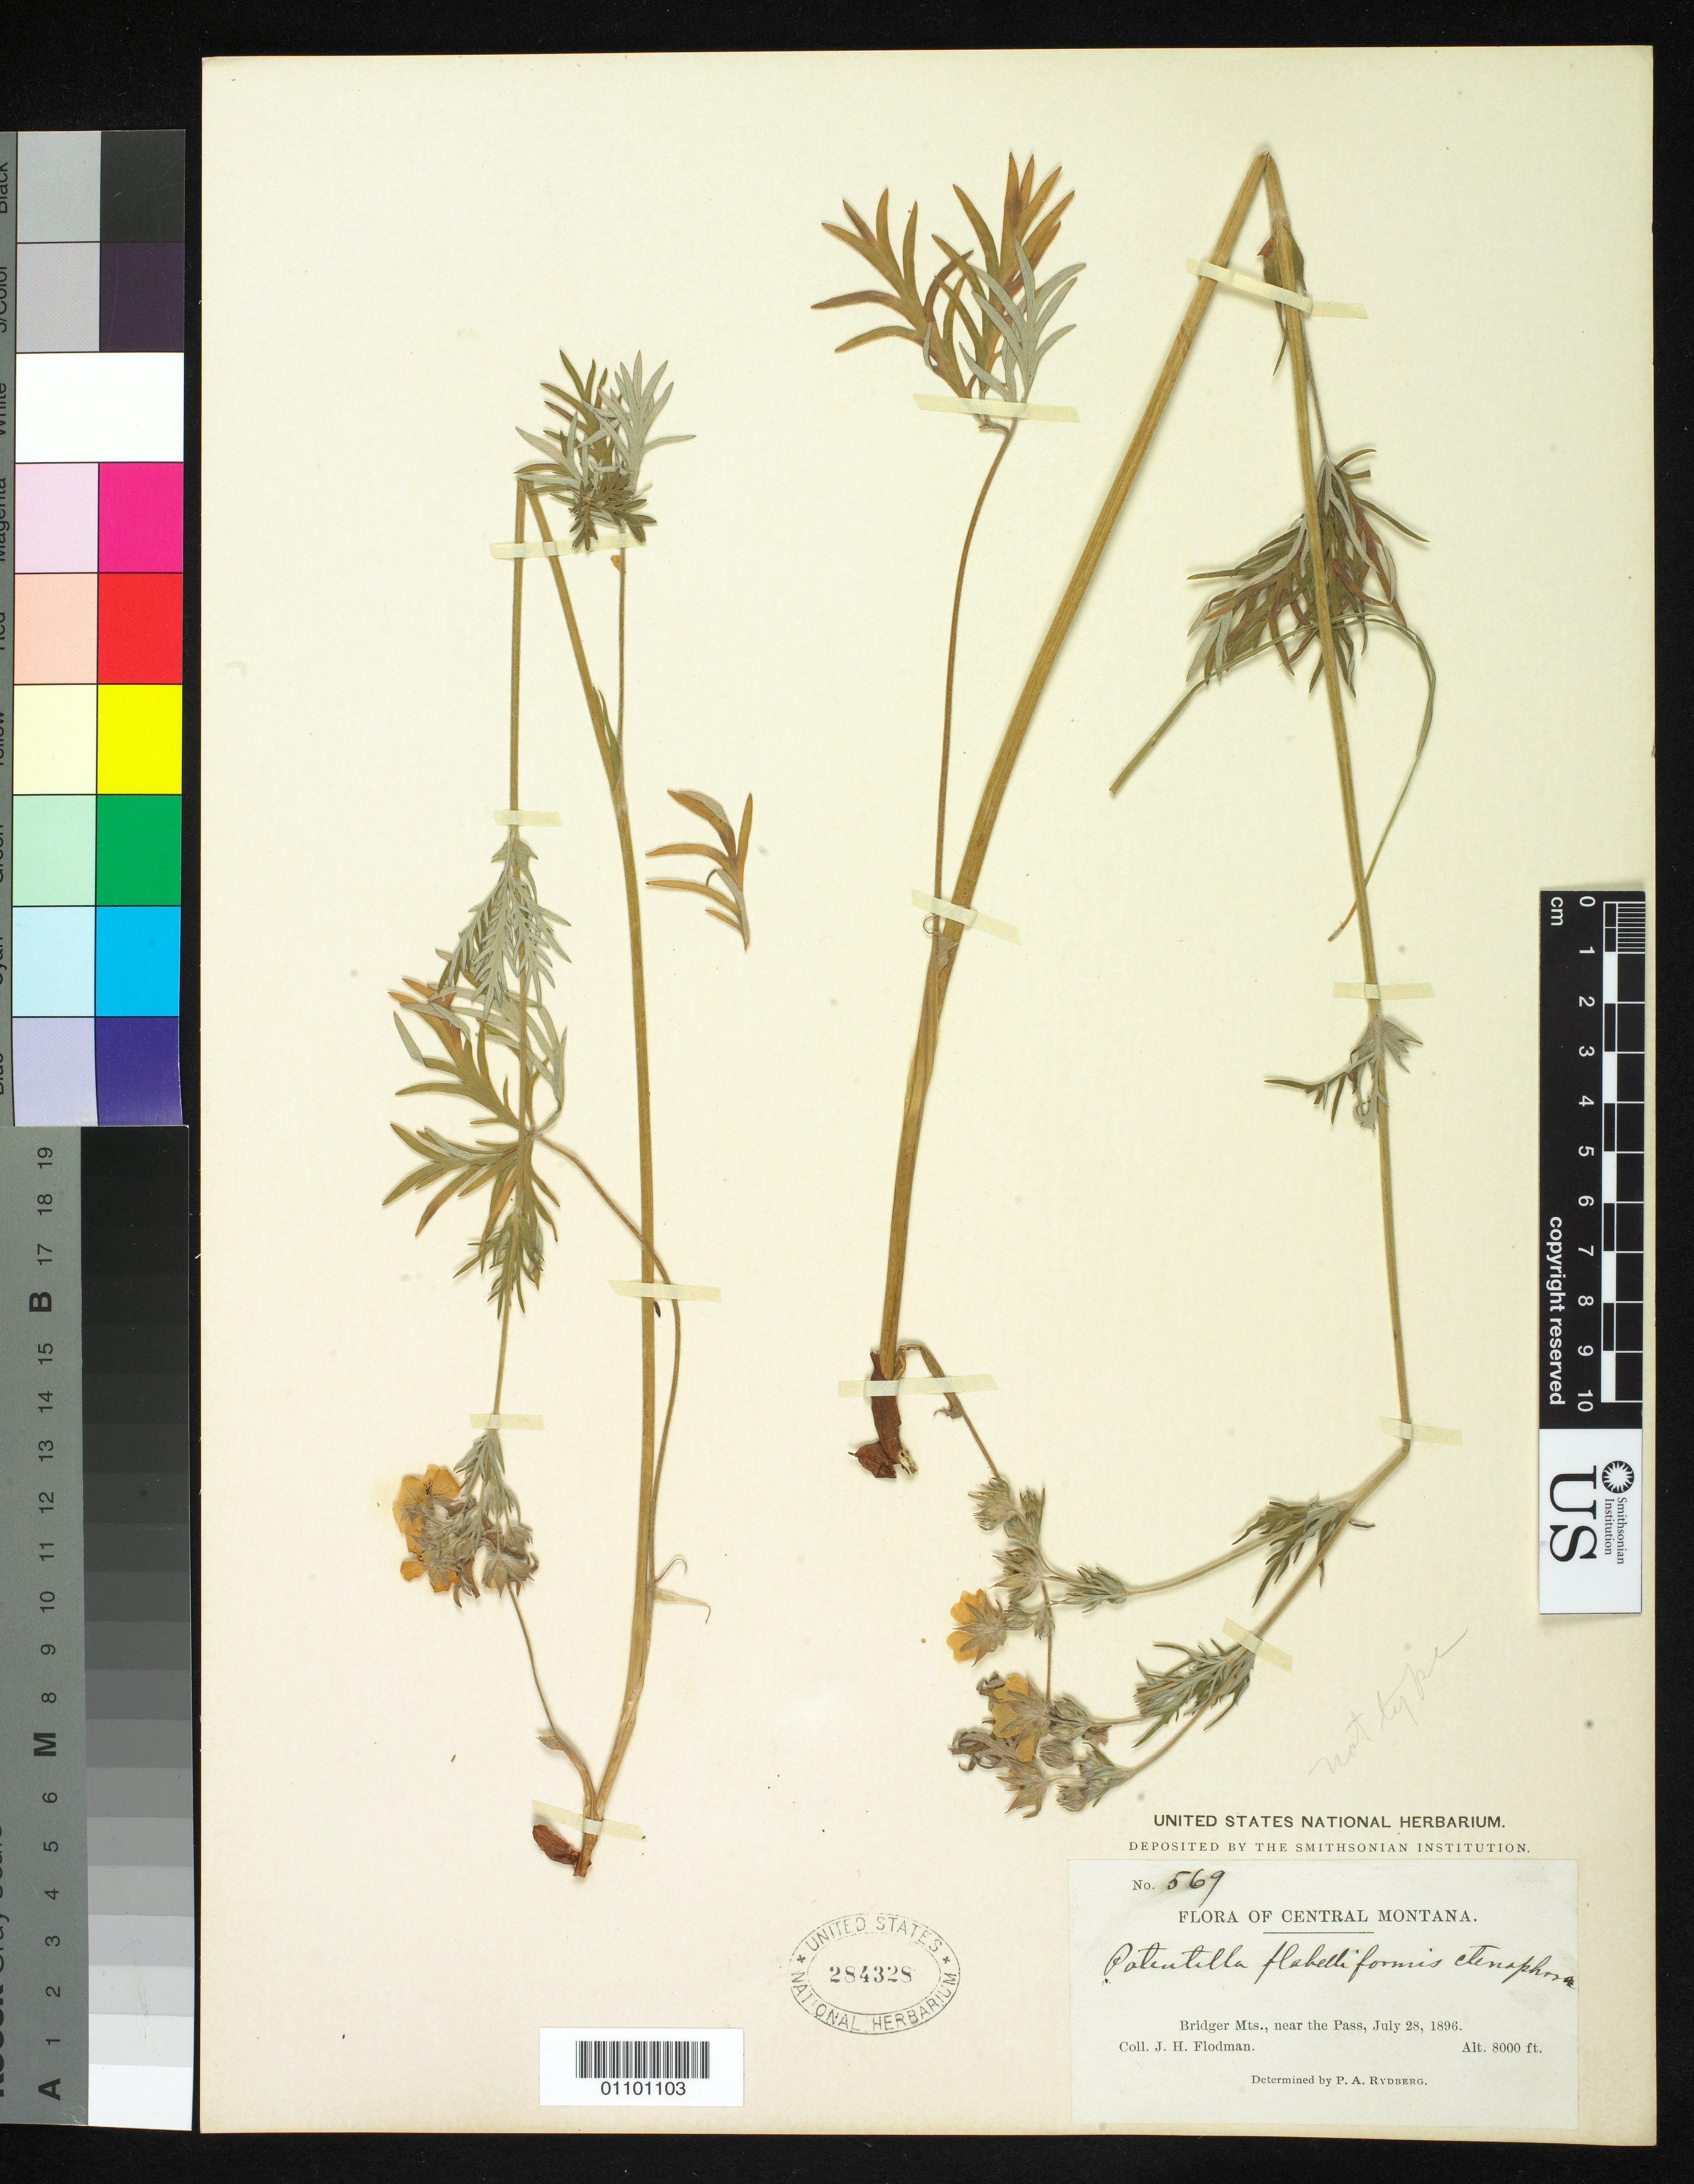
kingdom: Plantae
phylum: Tracheophyta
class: Magnoliopsida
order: Rosales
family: Rosaceae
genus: Potentilla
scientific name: Potentilla flabelliformis var. ctenophora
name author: Rydb.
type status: Possible Syntype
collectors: J. Flodman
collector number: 569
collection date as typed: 28 Jul 1896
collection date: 1896-07-28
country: United States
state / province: Montana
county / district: Gallatin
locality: Bridger Pass.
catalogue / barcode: US 284328